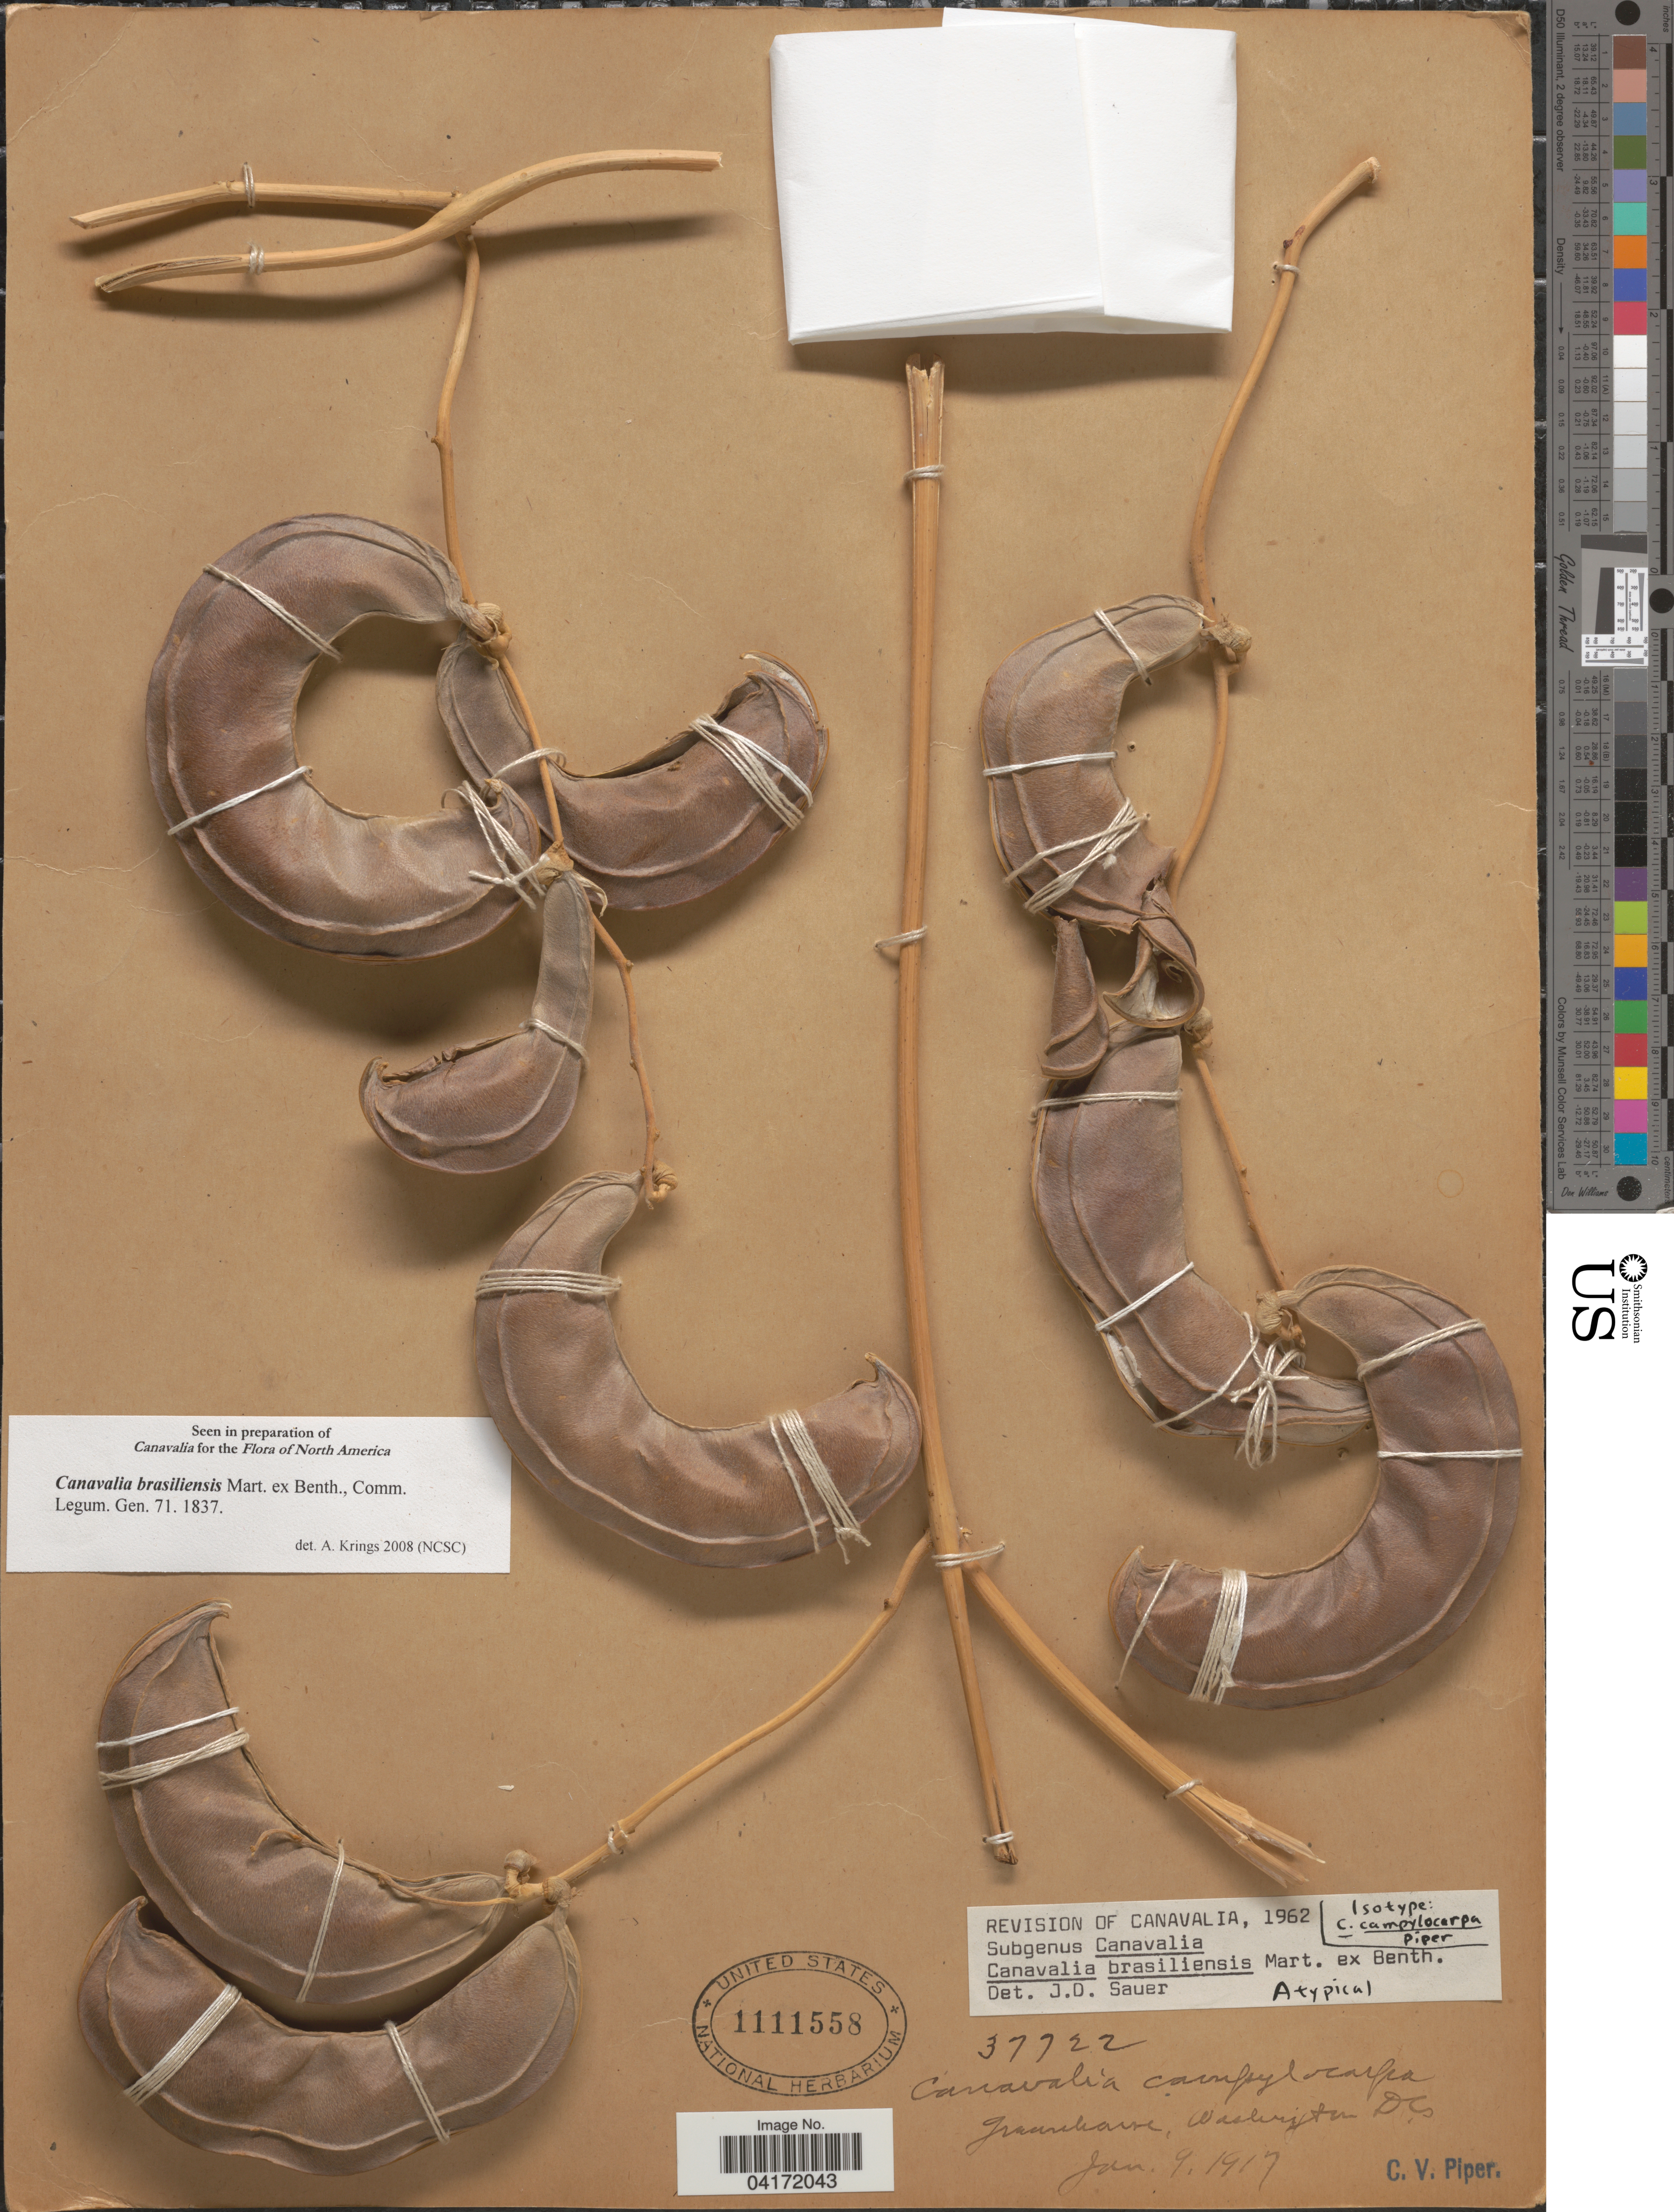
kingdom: Plantae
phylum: Tracheophyta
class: Magnoliopsida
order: Fabales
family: Fabaceae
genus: Canavalia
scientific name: Canavalia brasiliensis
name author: Mart. ex Benth.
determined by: Krings, A.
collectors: C. V. Piper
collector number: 37722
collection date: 1917-01-09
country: United States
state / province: District of Columbia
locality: Greenhouse, Washington.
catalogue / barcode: US 1111558